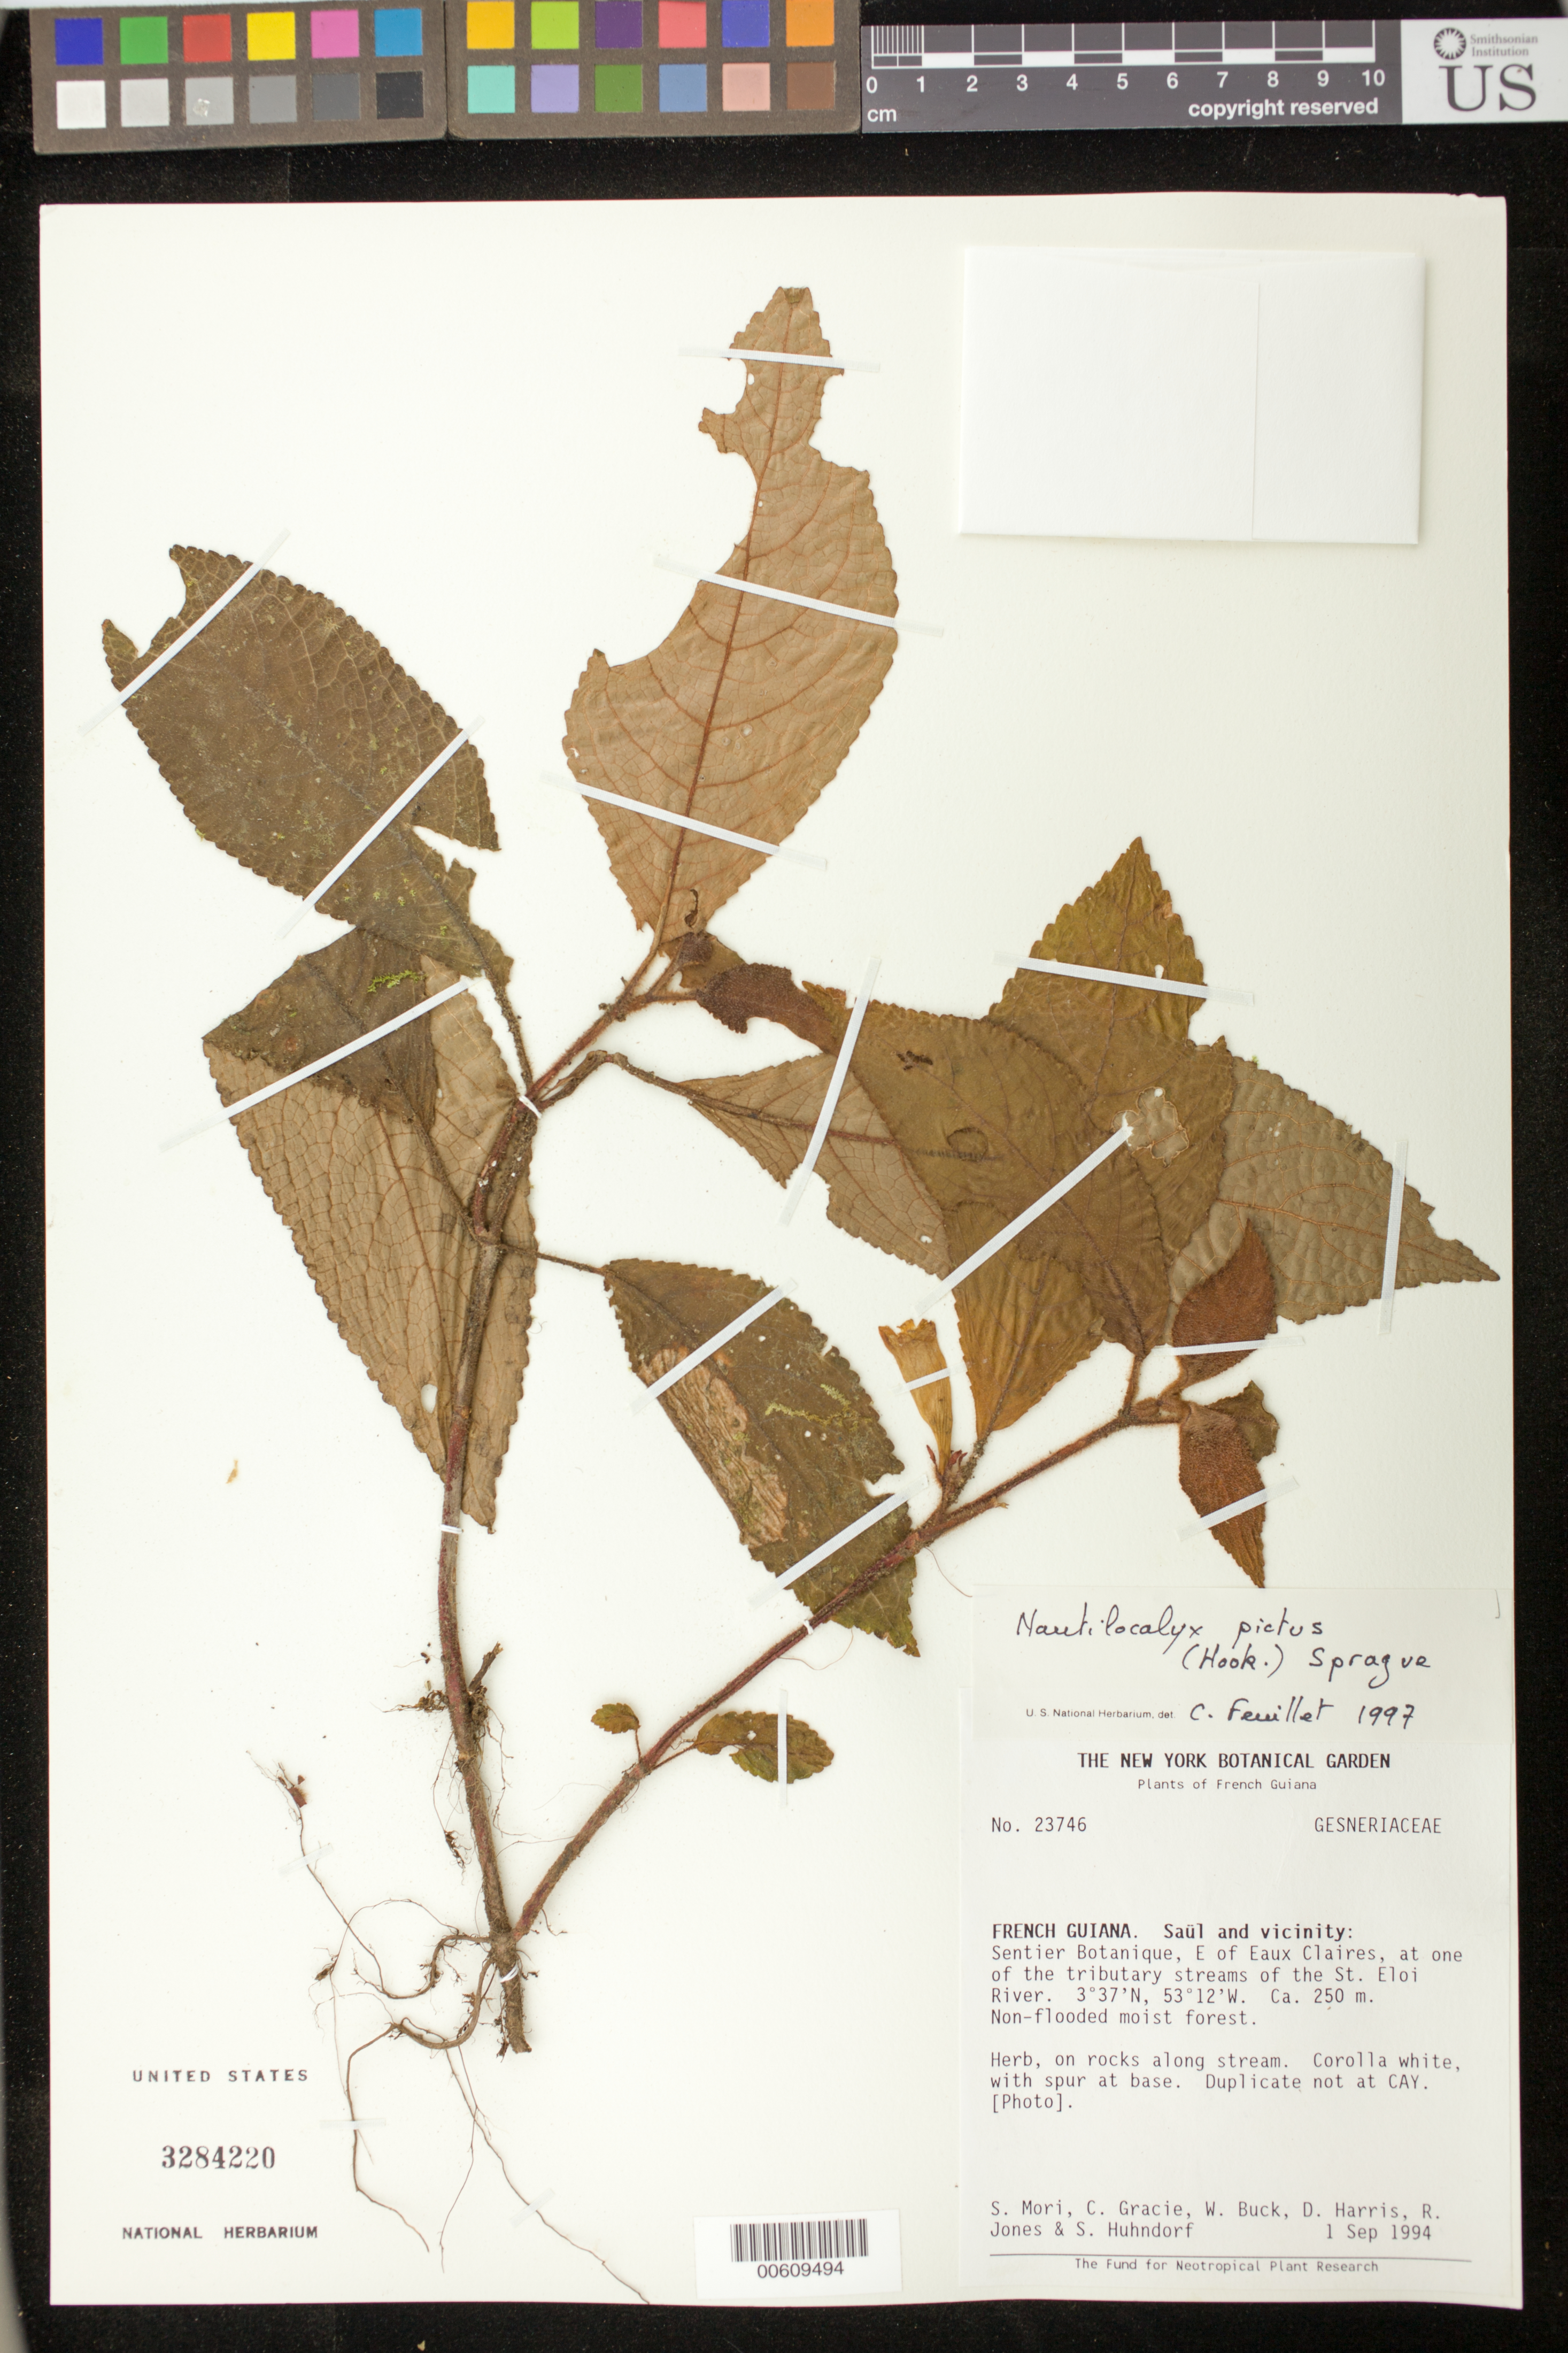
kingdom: Plantae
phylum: Tracheophyta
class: Magnoliopsida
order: Lamiales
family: Gesneriaceae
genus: Nautilocalyx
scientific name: Nautilocalyx pictus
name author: (Hook.) Sprague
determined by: Feuillet, C.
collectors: S. Mori, C. A. Gracie, W. Buck, D. Harris, R. Jones & S. Huhndorf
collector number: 23746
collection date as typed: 01 Sep 1994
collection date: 1994-09-01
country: French Guiana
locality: Saül and vicinity: Sentier Botanique, E of Eaux Claires, at one of the tributary streams of the St. Eloi River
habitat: Non-flooded moist forest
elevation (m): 250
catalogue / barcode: US 3284220